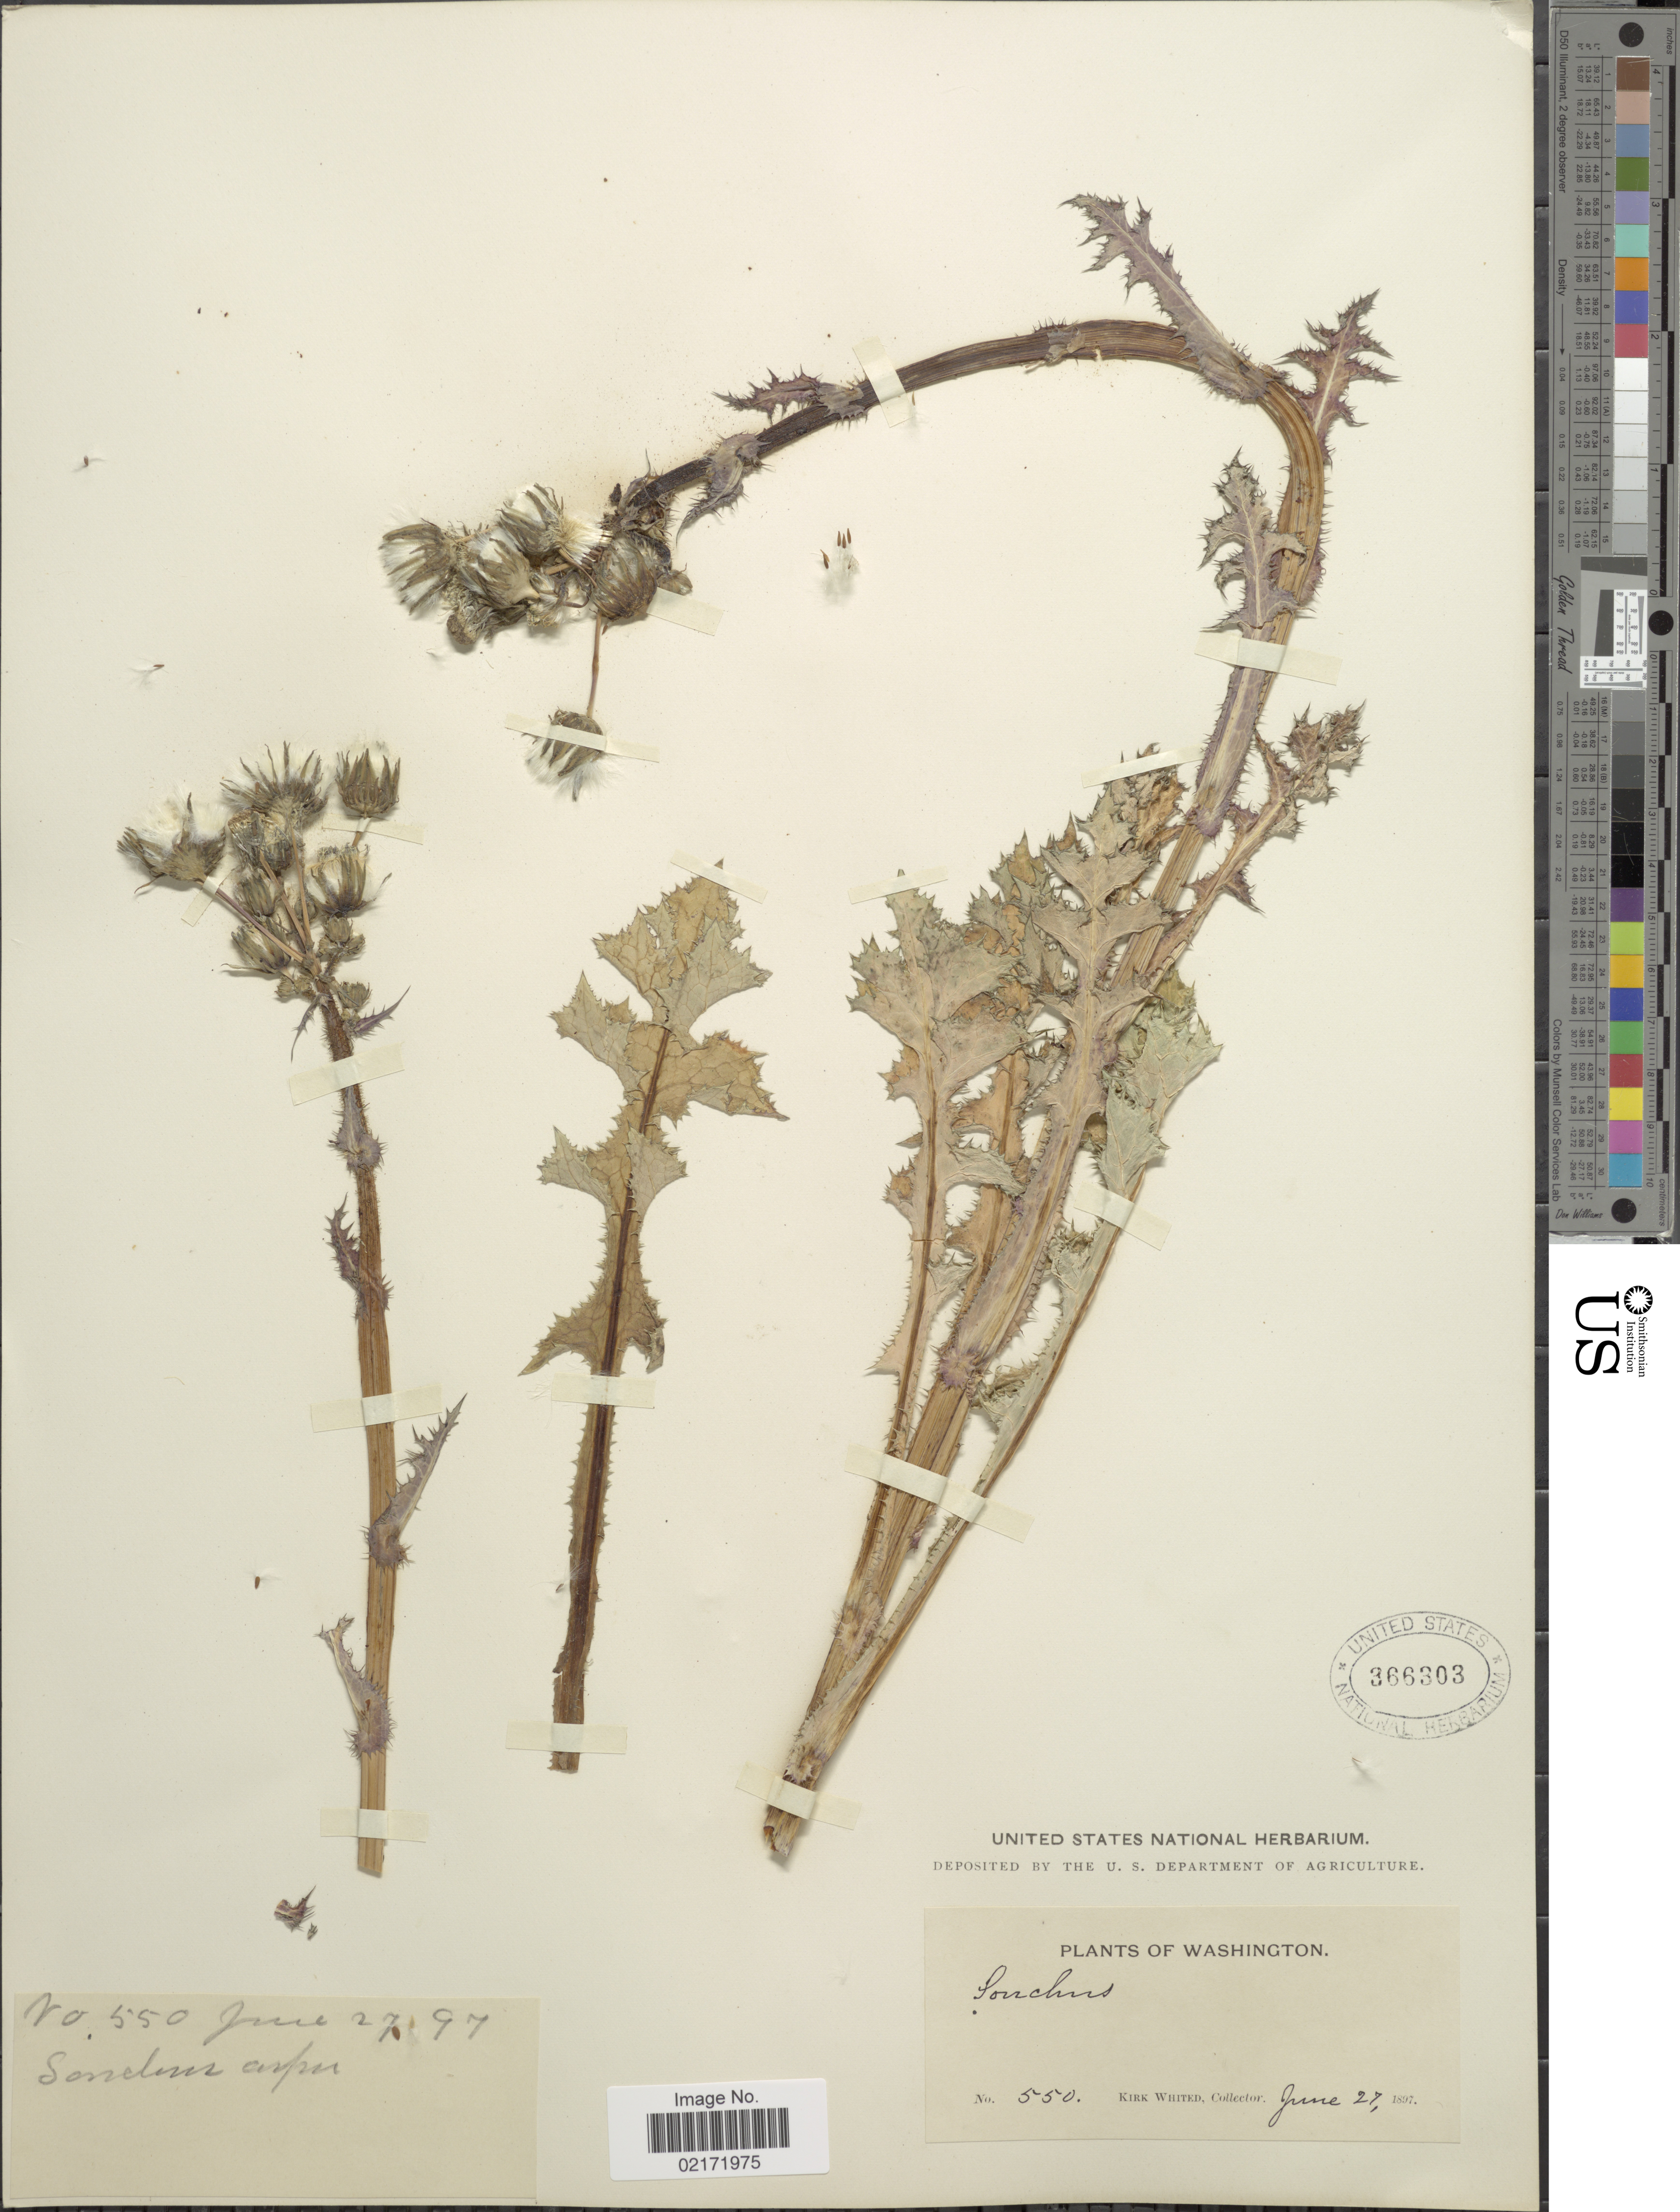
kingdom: Plantae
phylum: Tracheophyta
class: Magnoliopsida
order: Asterales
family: Asteraceae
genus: Sonchus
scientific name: Sonchus asper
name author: (L.) Hill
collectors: K. Whited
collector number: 550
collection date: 1897-06-27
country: United States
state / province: Washington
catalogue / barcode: US 366303